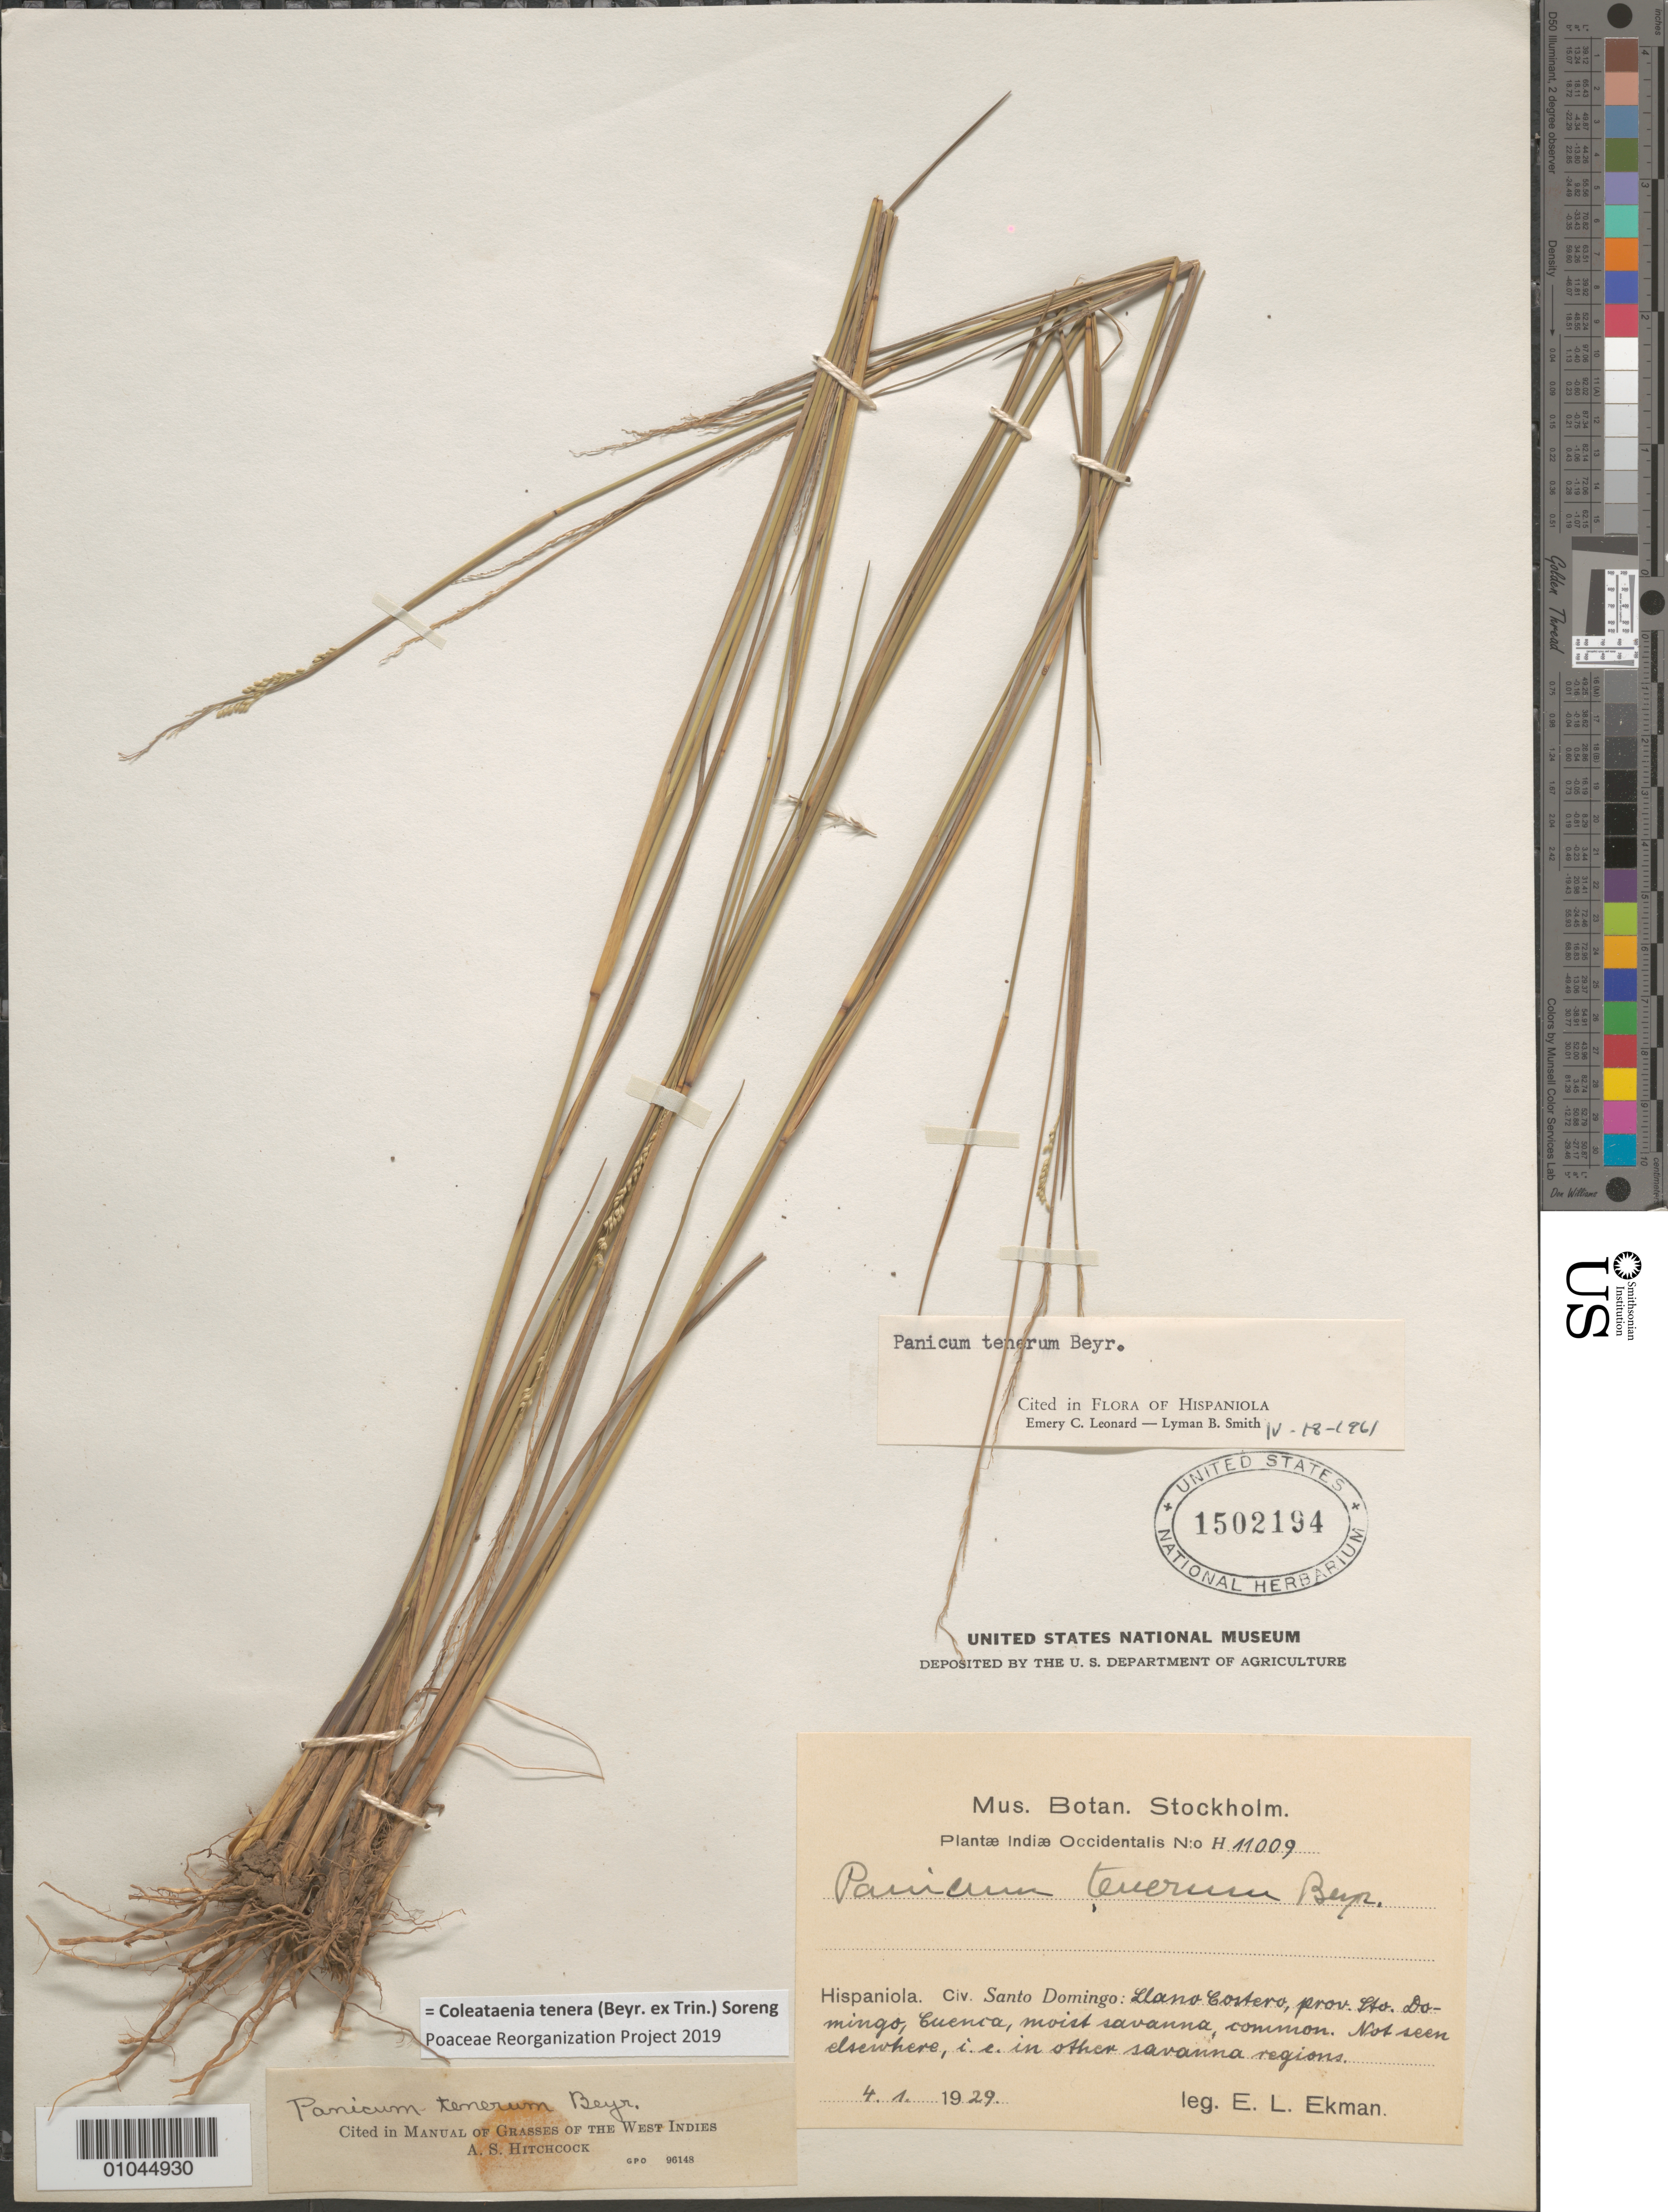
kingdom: Plantae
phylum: Tracheophyta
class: Liliopsida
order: Poales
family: Poaceae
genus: Panicum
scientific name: Panicum tenerum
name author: Beyrich ex Trin.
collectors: E. L. Ekman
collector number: H 11009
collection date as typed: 04 Jan 1929 or 01 Apr 1929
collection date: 1929-01-04 or 1929-04-01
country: Dominican Republic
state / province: Distrito Nacional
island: Hispaniola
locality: Llano Costero, Cuenca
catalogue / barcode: US 1502194